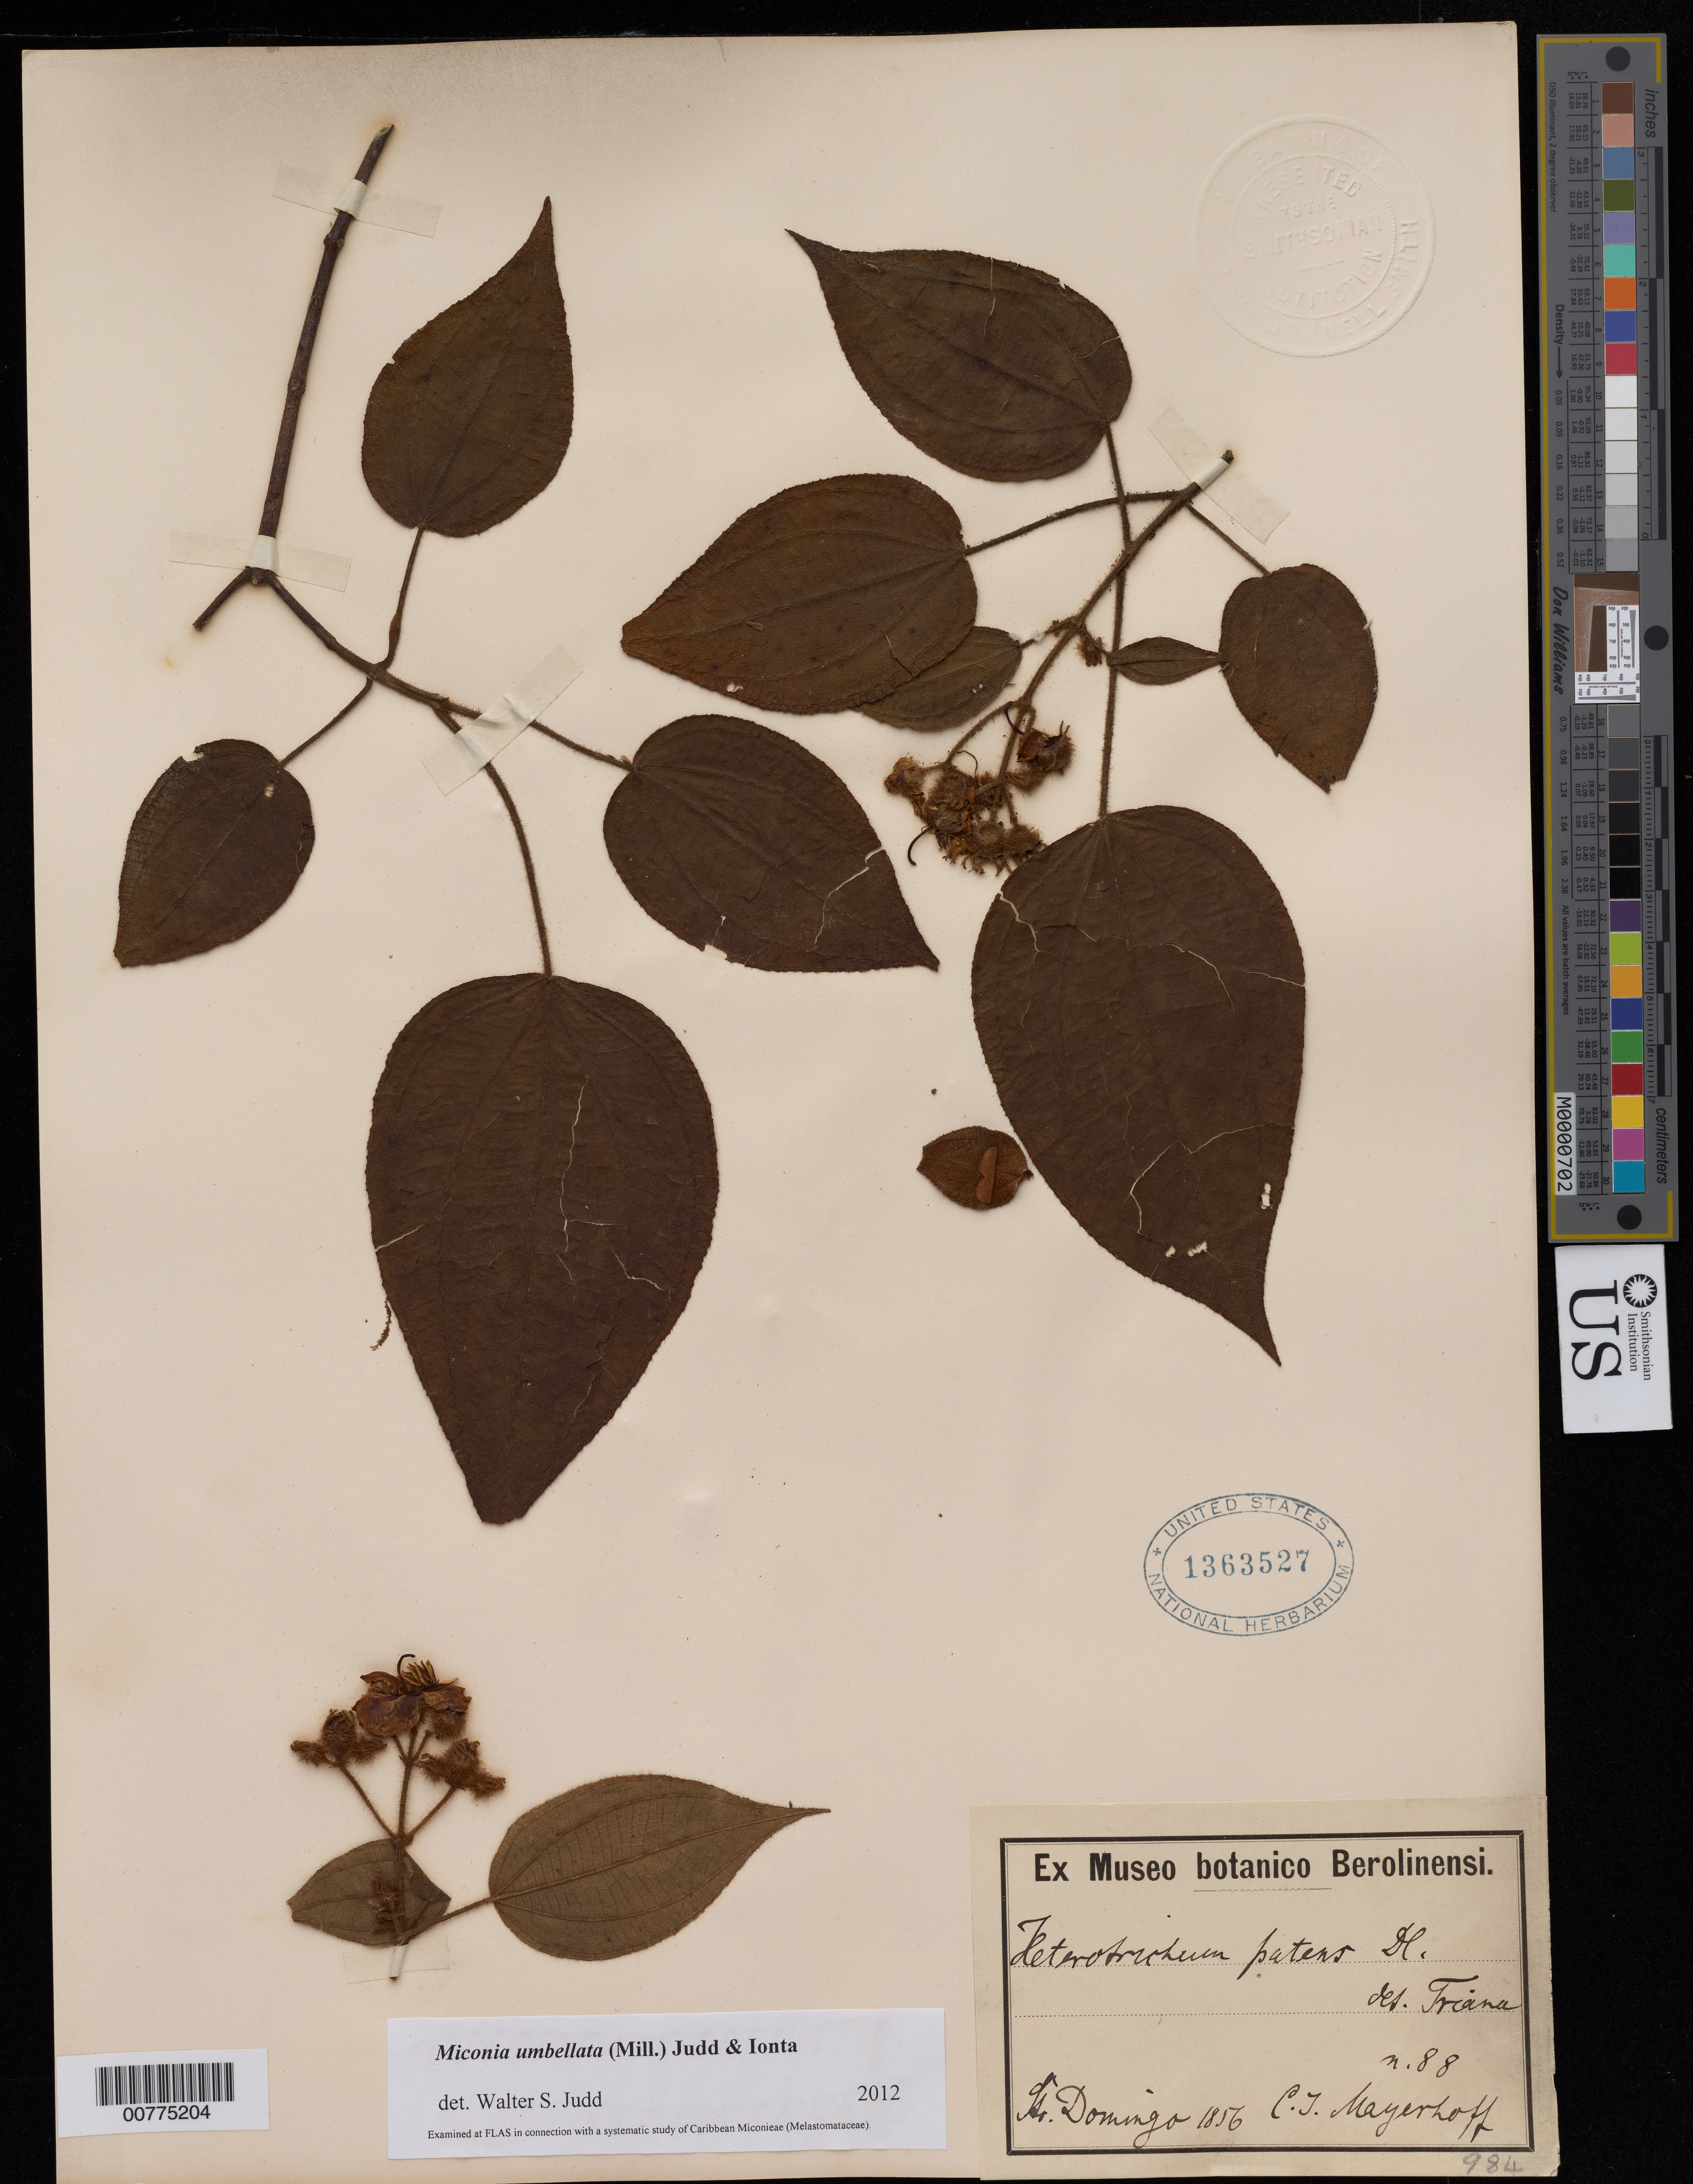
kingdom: Plantae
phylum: Tracheophyta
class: Magnoliopsida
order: Myrtales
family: Melastomataceae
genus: Miconia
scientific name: Miconia umbellata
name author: (Mill.) Judd & Ionta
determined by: Judd, Walter S.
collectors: C. Mayerhoff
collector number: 88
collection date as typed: Mar 1856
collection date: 1856-03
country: Dominican Republic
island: Hispaniola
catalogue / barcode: US 1363527